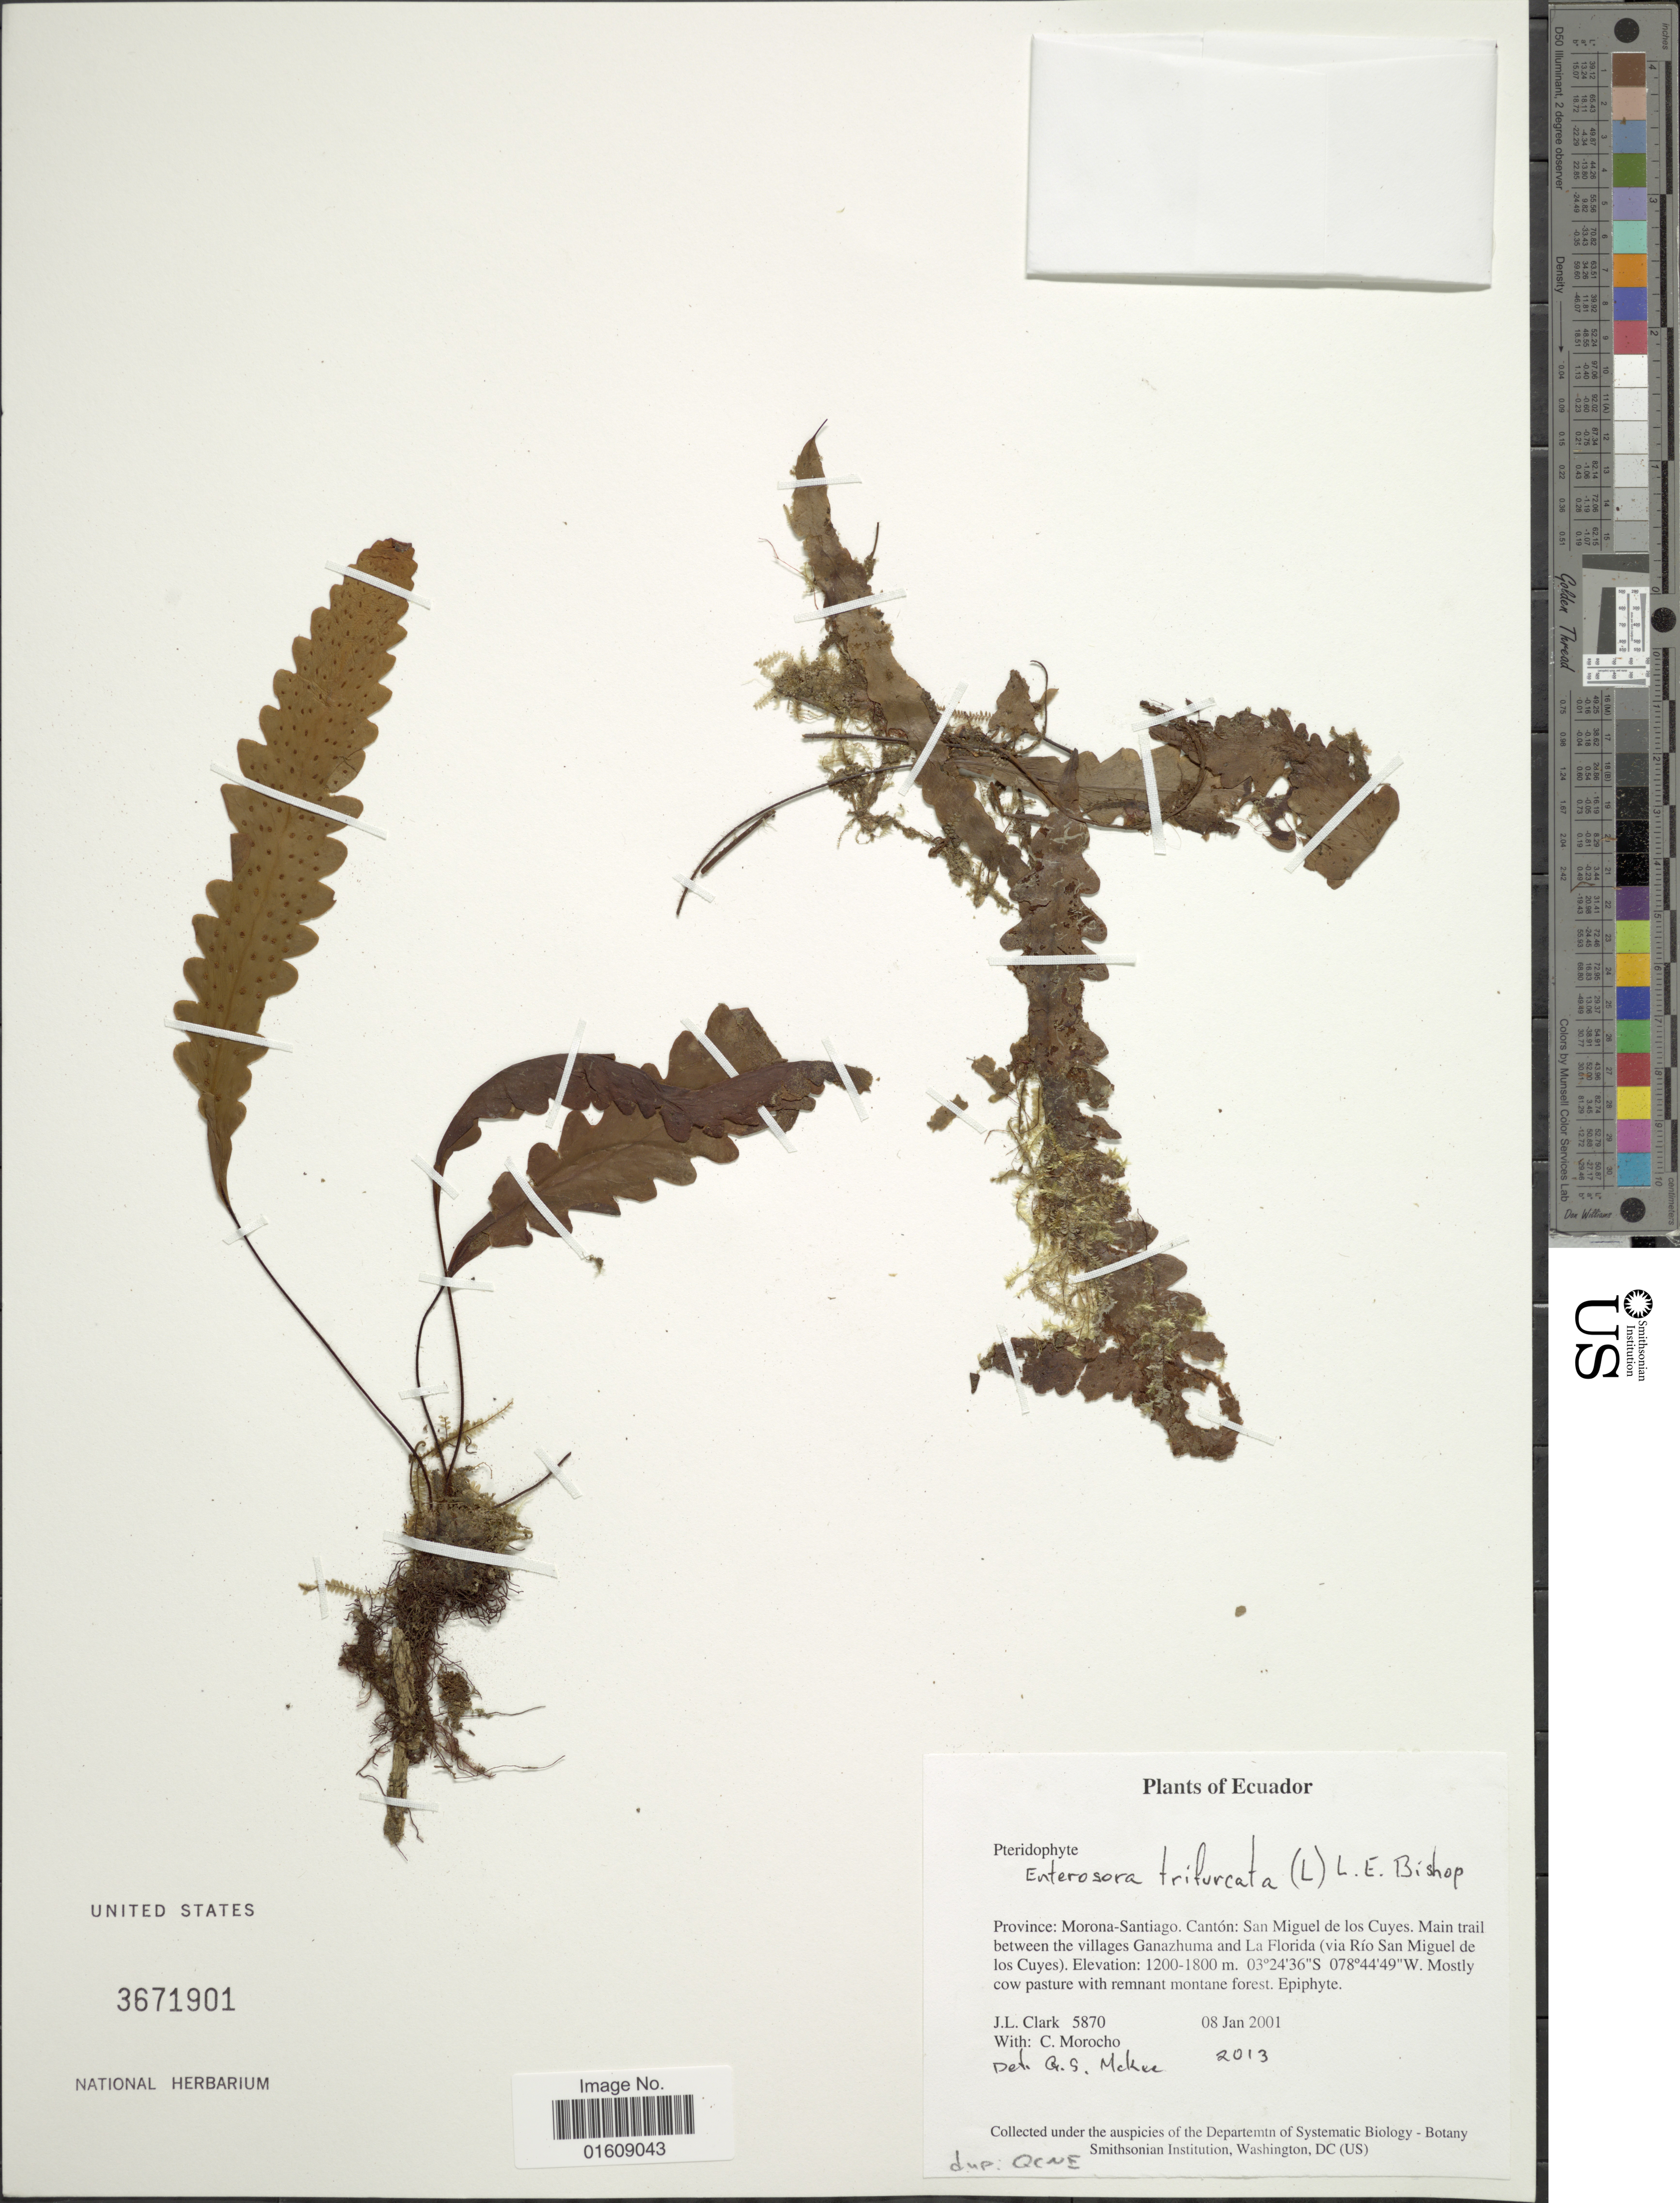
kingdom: Plantae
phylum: Tracheophyta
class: Polypodiopsida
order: Polypodiales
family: Polypodiaceae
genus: Enterosora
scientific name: Enterosora trifurcata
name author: (L.) L.E. Bishop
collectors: J. L. Clark & C. Morocho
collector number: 5870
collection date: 2001-01-08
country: Ecuador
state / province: Morona-Santiago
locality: Ecuador, Province: Morona-Santiago. Cantón: San Miguel de los Cuyes. Main trail between the villages Ganazhuma and La Florida (via Río San Miguel de los Cuyes).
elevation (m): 1200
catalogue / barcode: US 3671901